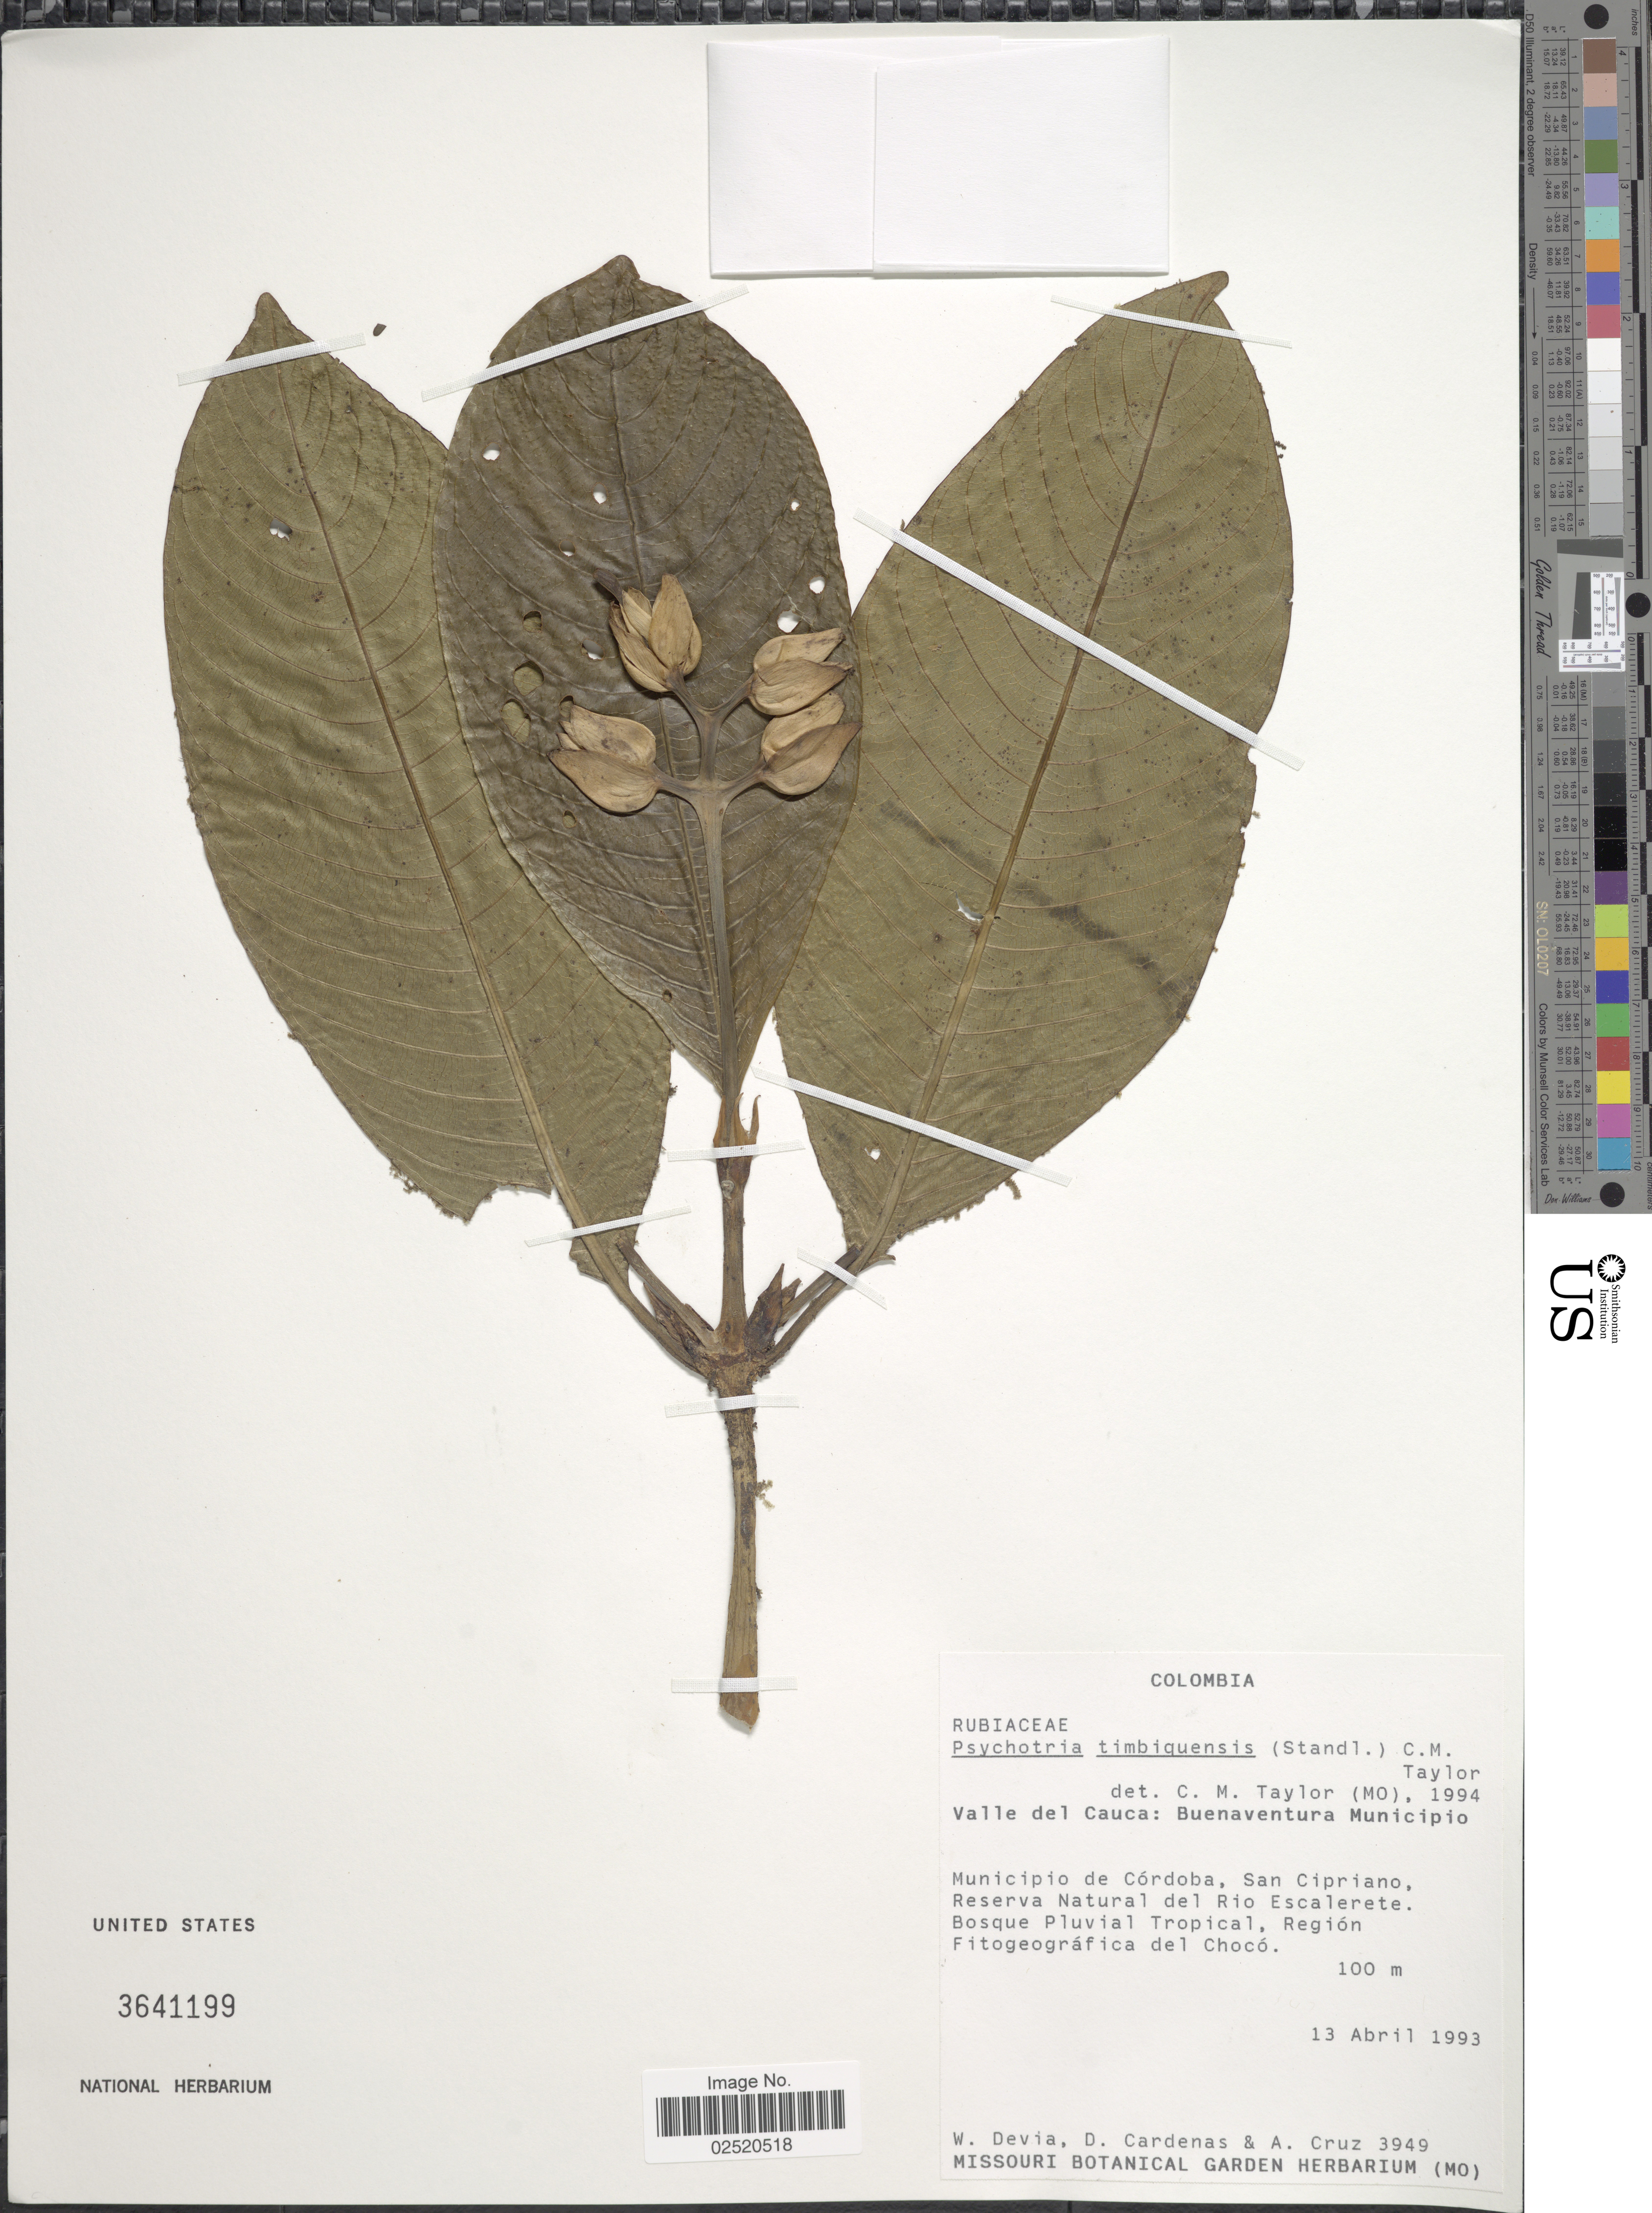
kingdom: Plantae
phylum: Tracheophyta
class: Magnoliopsida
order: Gentianales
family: Rubiaceae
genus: Psychotria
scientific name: Psychotria timbiquensis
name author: (Standl.) C.M. Taylor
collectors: W. Devia, D. Cardenas & A. Cruz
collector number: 3949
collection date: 1993-04-13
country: Colombia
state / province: Valle del Cauca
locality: Buenaventura Municipio. Municipio de Córdoba, San Cipriano, Reserva Natural del Rio Escalerete. Fitogeográfica del Chocó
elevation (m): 100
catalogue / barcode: US 3641199